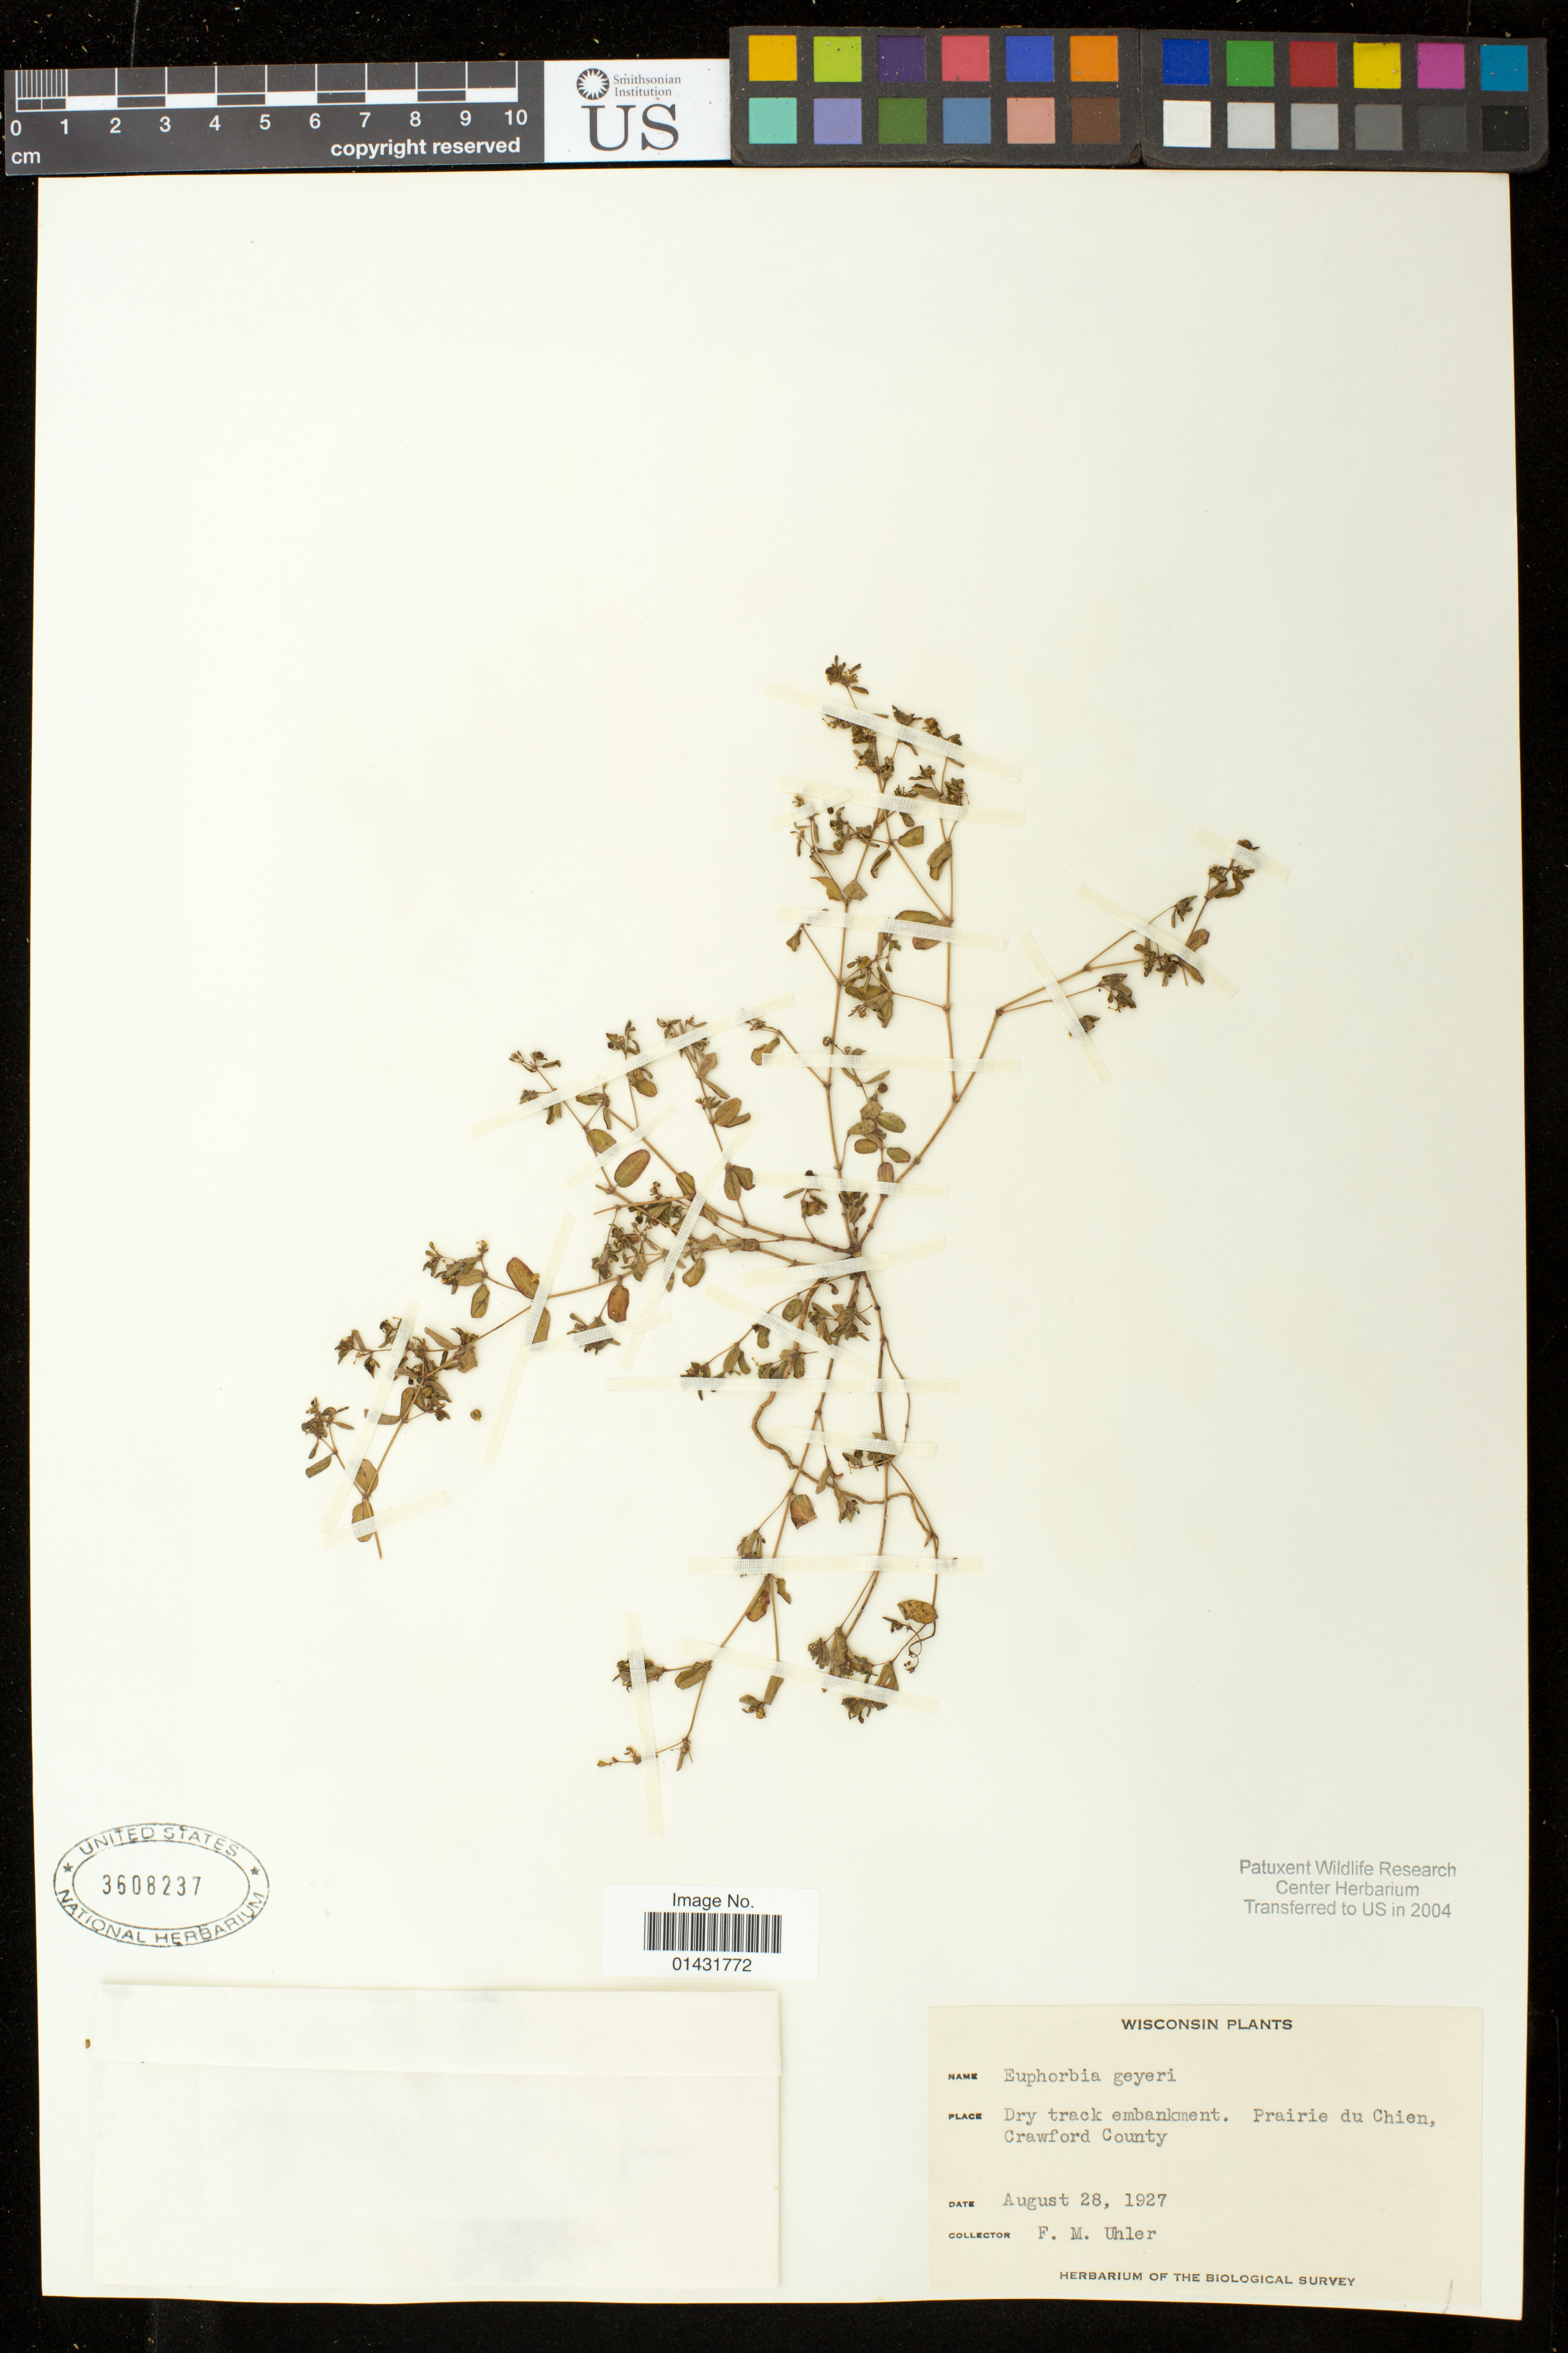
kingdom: Plantae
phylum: Tracheophyta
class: Magnoliopsida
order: Malpighiales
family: Euphorbiaceae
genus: Euphorbia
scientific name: Euphorbia geyeri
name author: Engelm.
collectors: F. Uhler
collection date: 1927-08-28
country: United States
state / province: Wisconsin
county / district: Crawford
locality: Prairie du Chien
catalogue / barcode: US 3608237